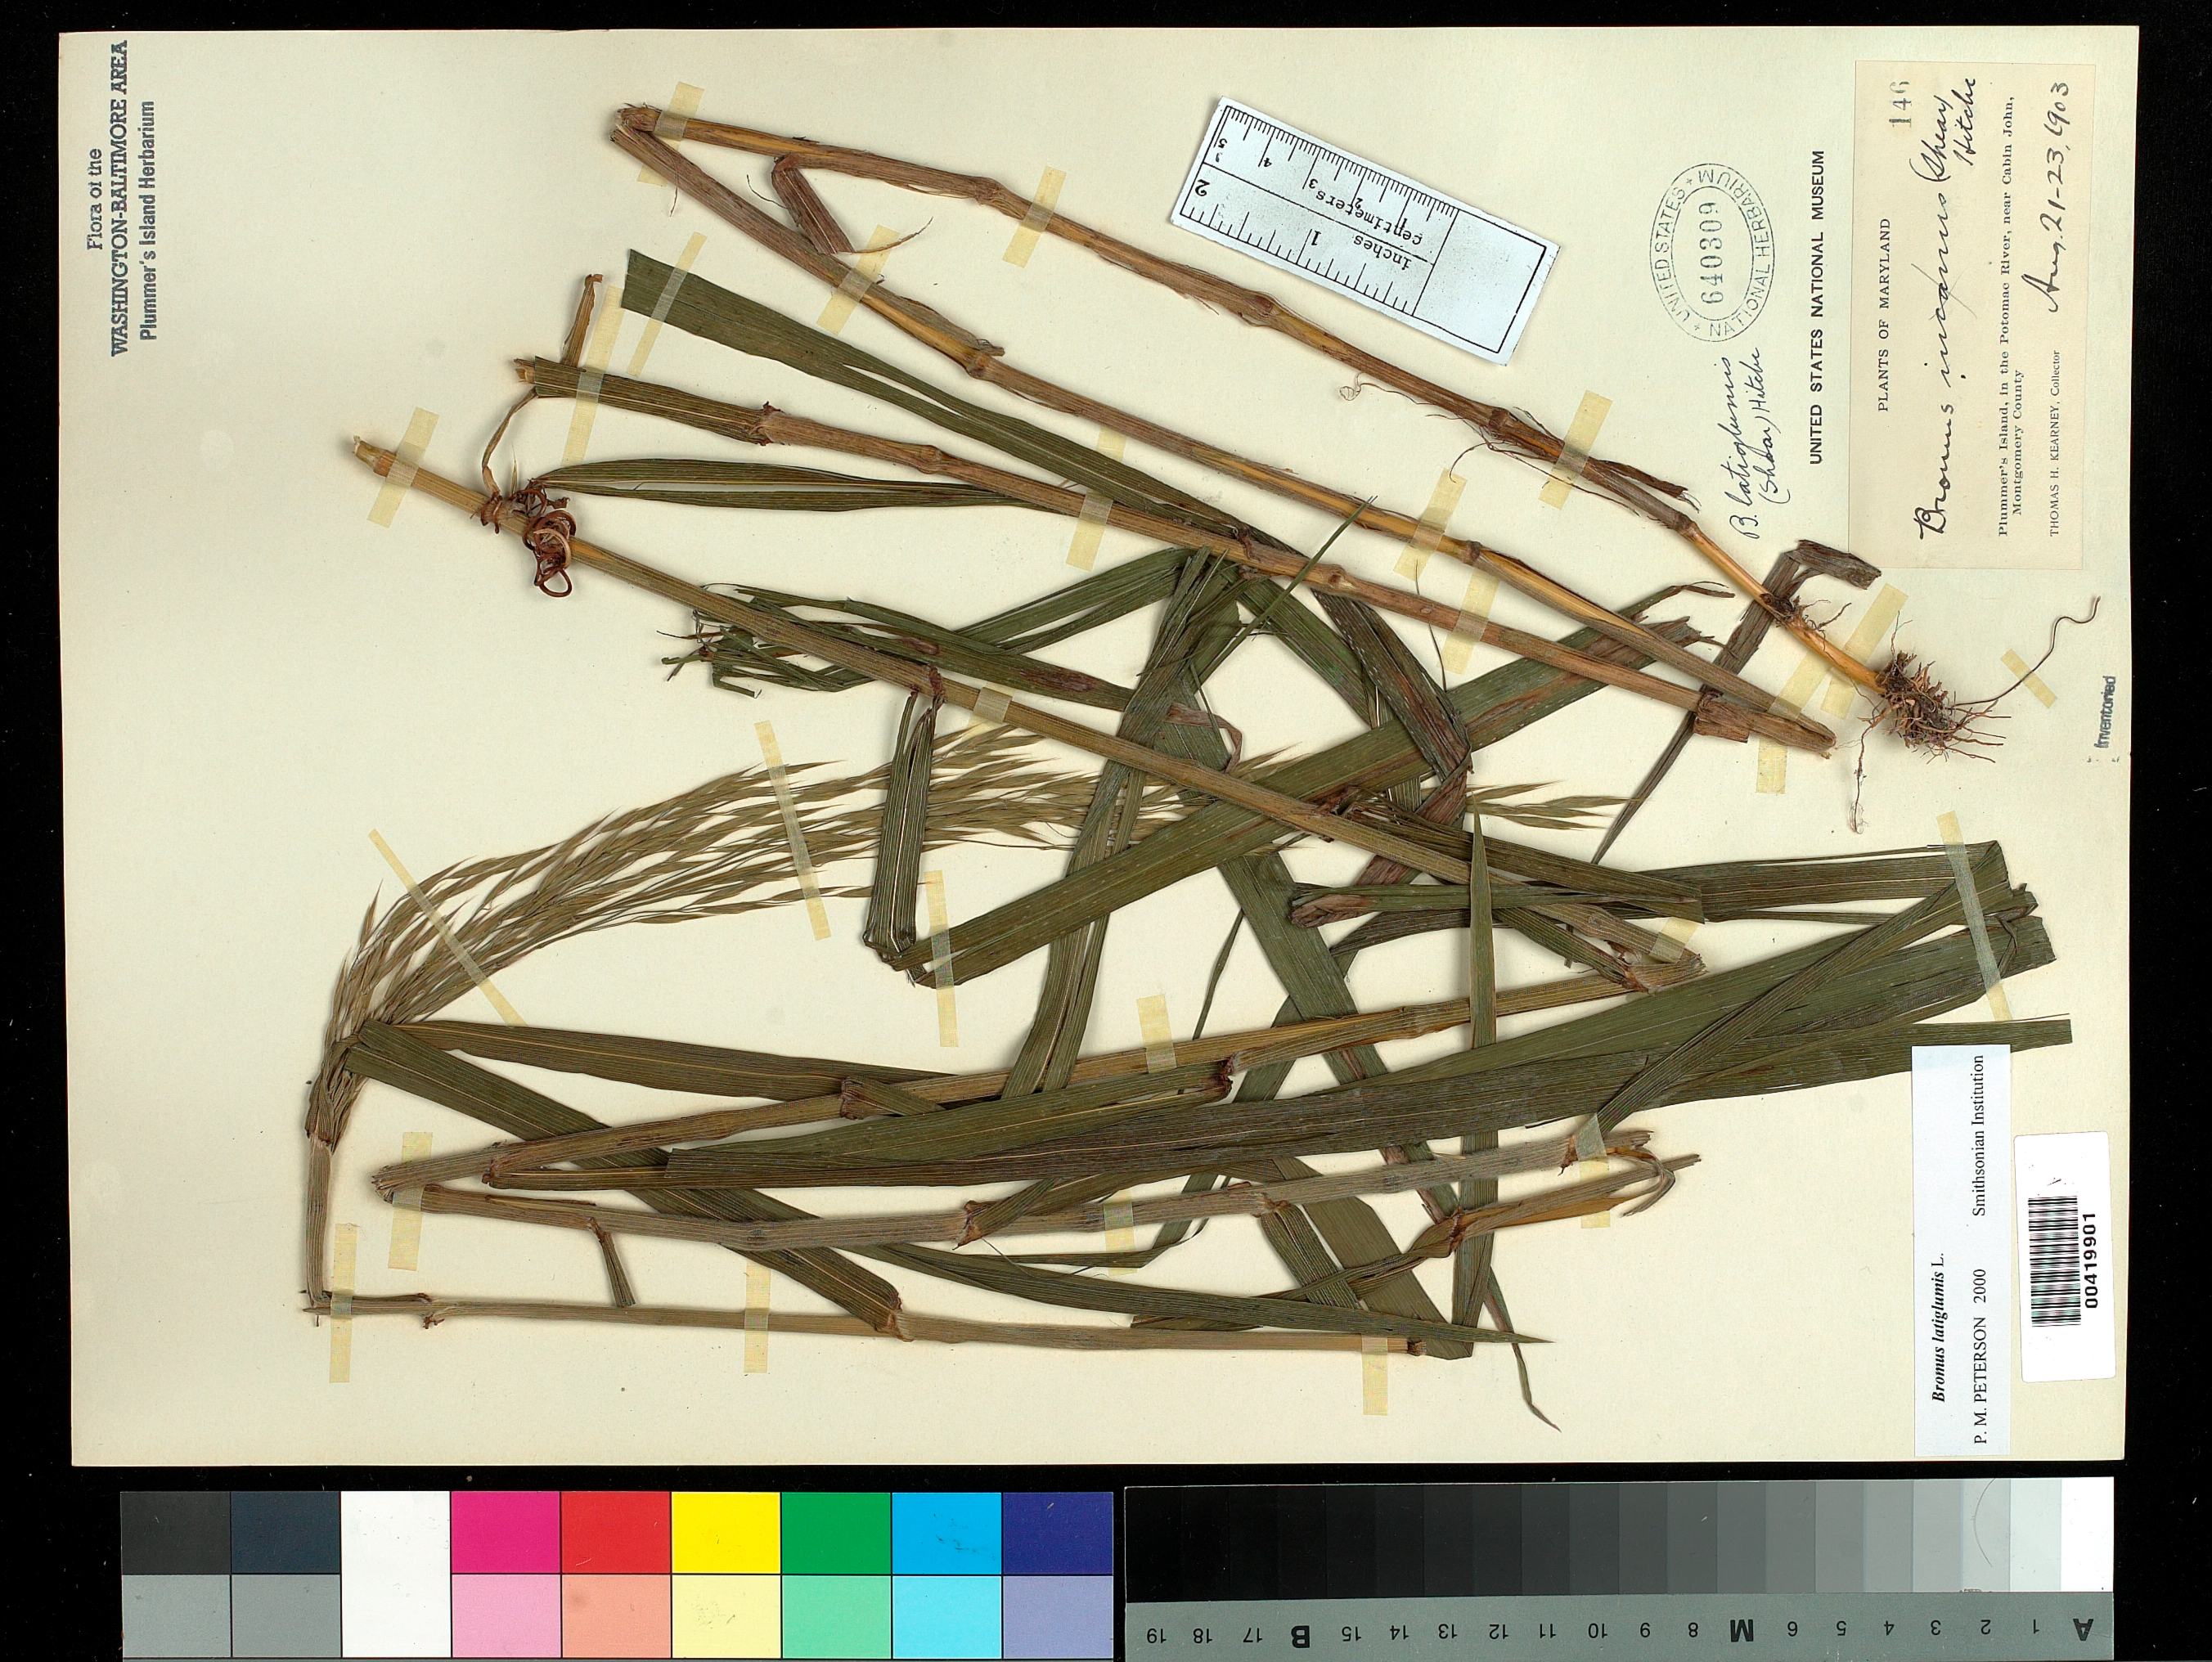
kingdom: Plantae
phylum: Tracheophyta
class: Liliopsida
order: Poales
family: Poaceae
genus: Bromus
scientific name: Bromus latiglumis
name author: (Scribn. ex Shear) Hitchc.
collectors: T. H. Kearney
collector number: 146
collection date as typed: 21 Aug 1903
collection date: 1903-08-21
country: United States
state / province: Maryland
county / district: Montgomery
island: Plummers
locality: Plummer's Island C. & O. Canal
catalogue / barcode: US 640309